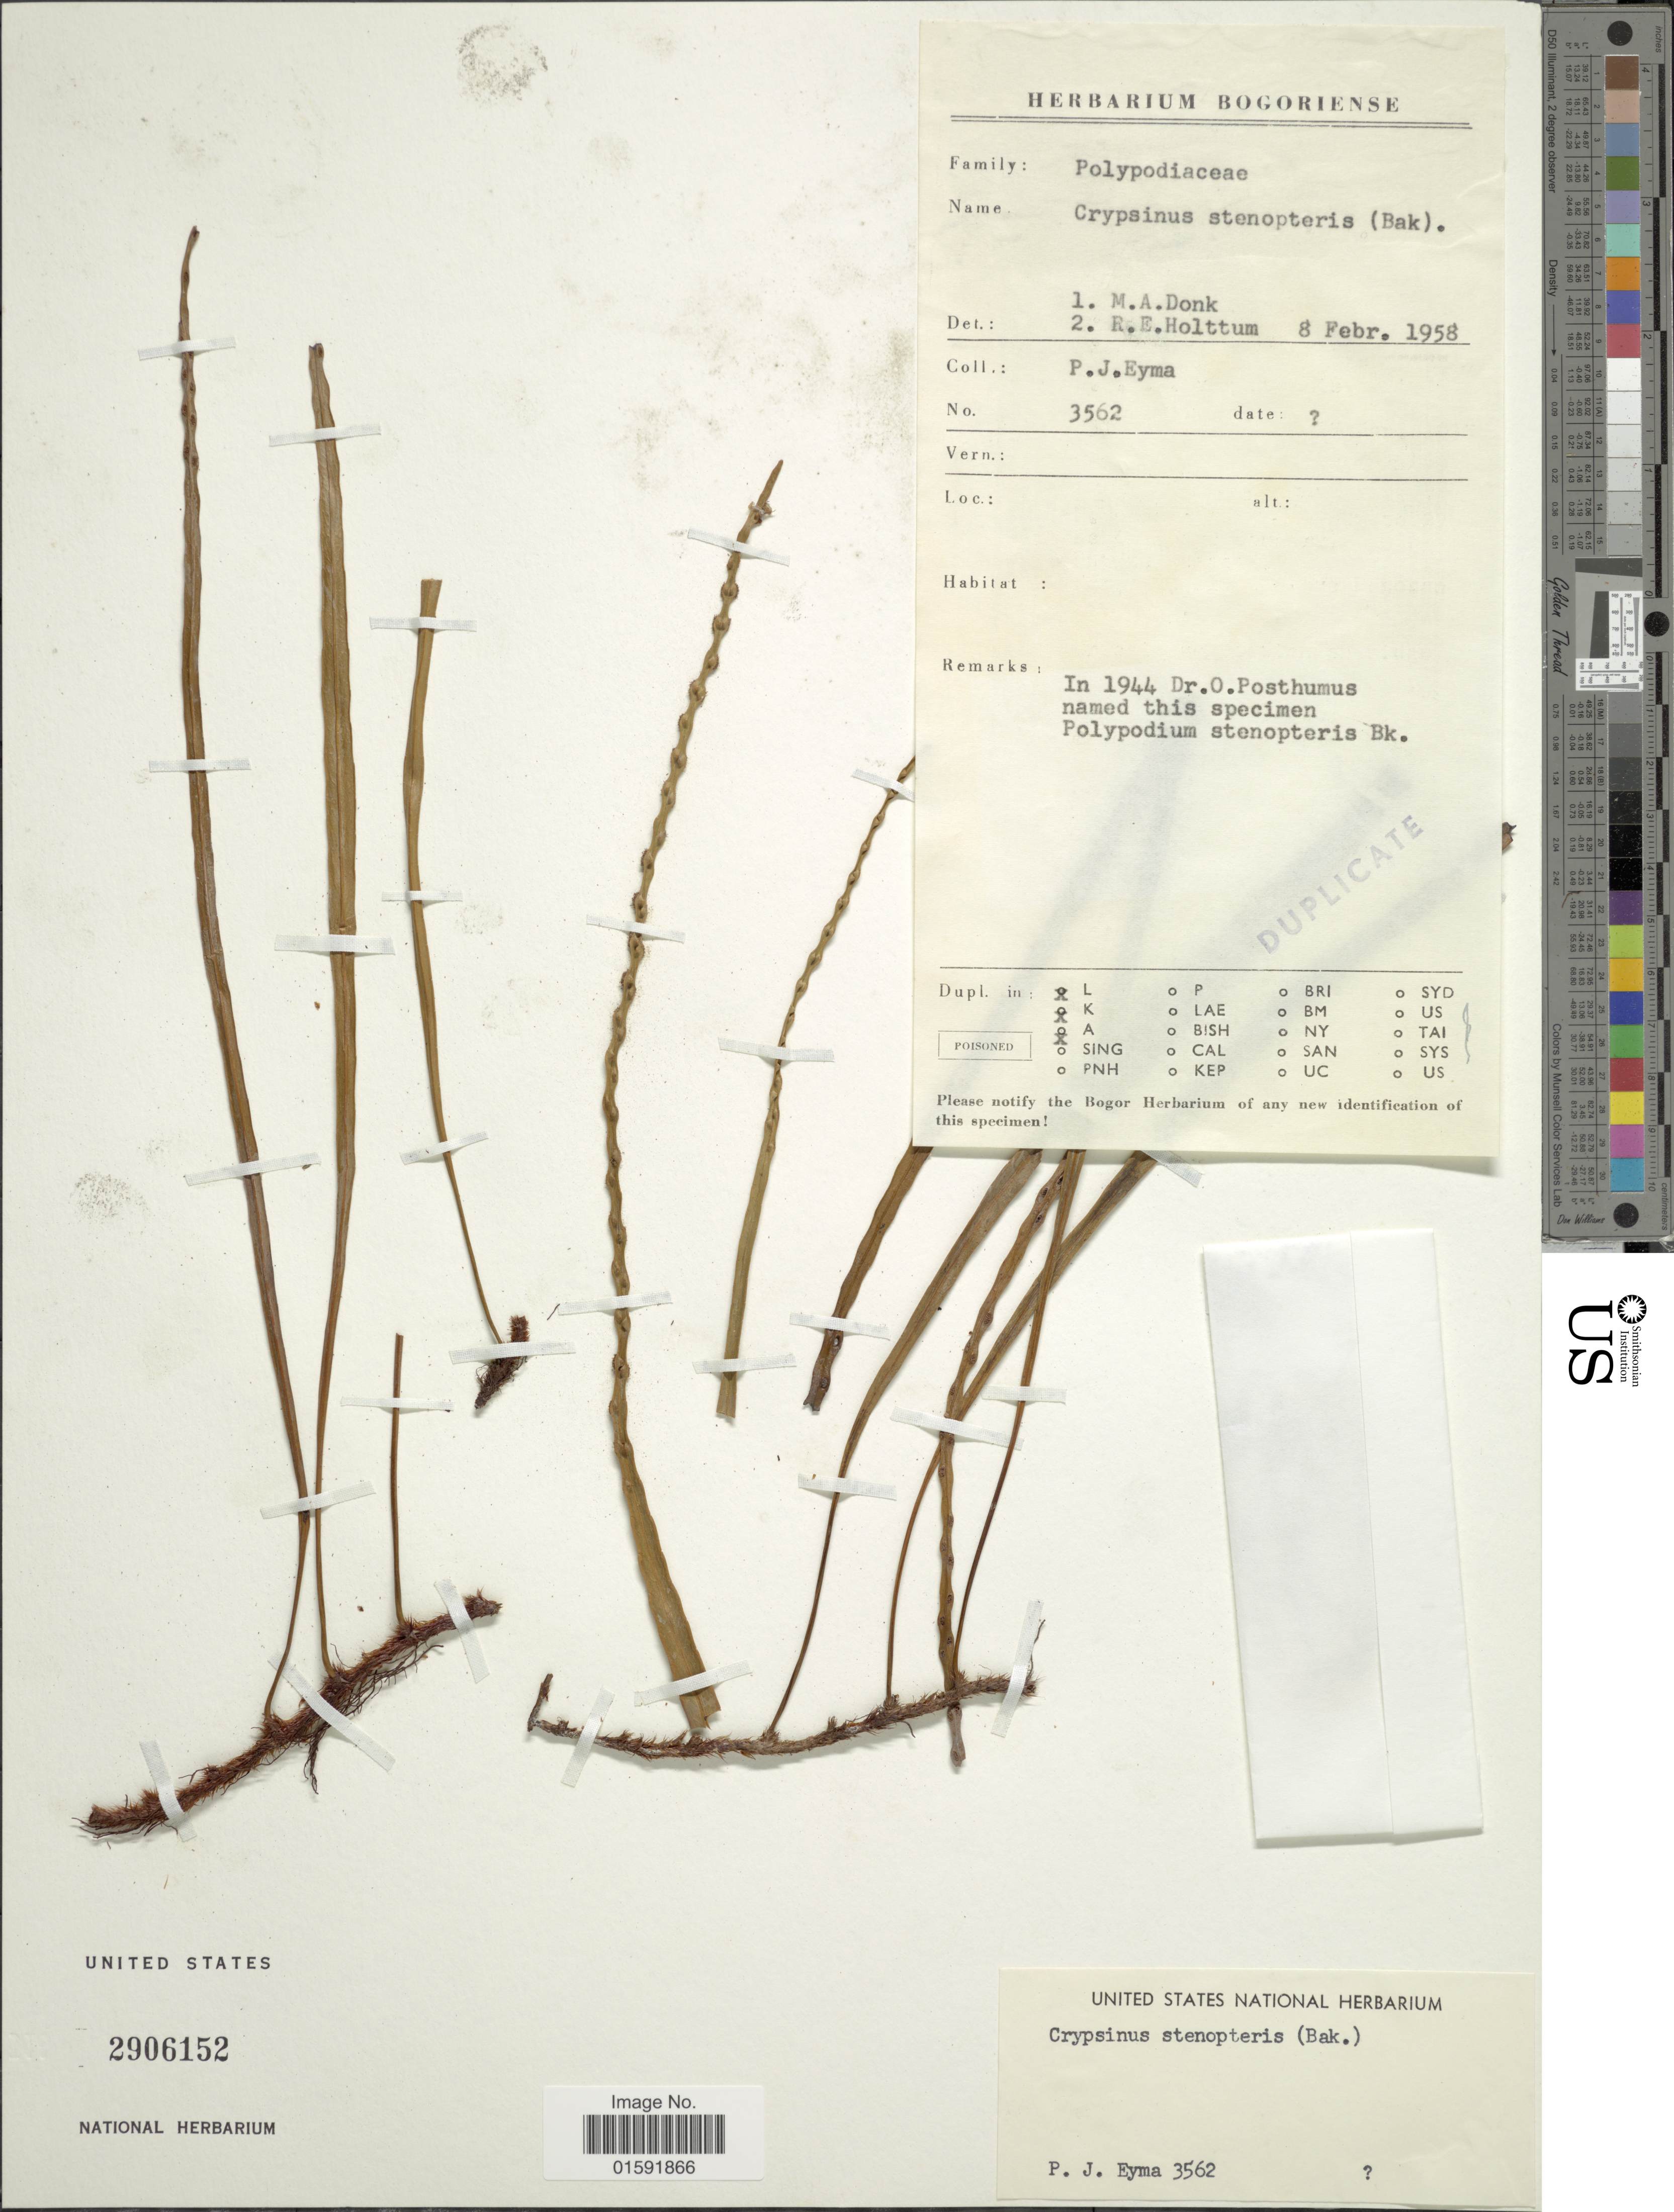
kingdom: Plantae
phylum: Tracheophyta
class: Polypodiopsida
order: Polypodiales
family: Polypodiaceae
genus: Selliguea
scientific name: Selliguea soridens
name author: (Hook.) Hovenkamp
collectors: P. J. Eyma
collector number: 3562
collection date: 1958-02-08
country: Indonesia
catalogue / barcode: US 2906152